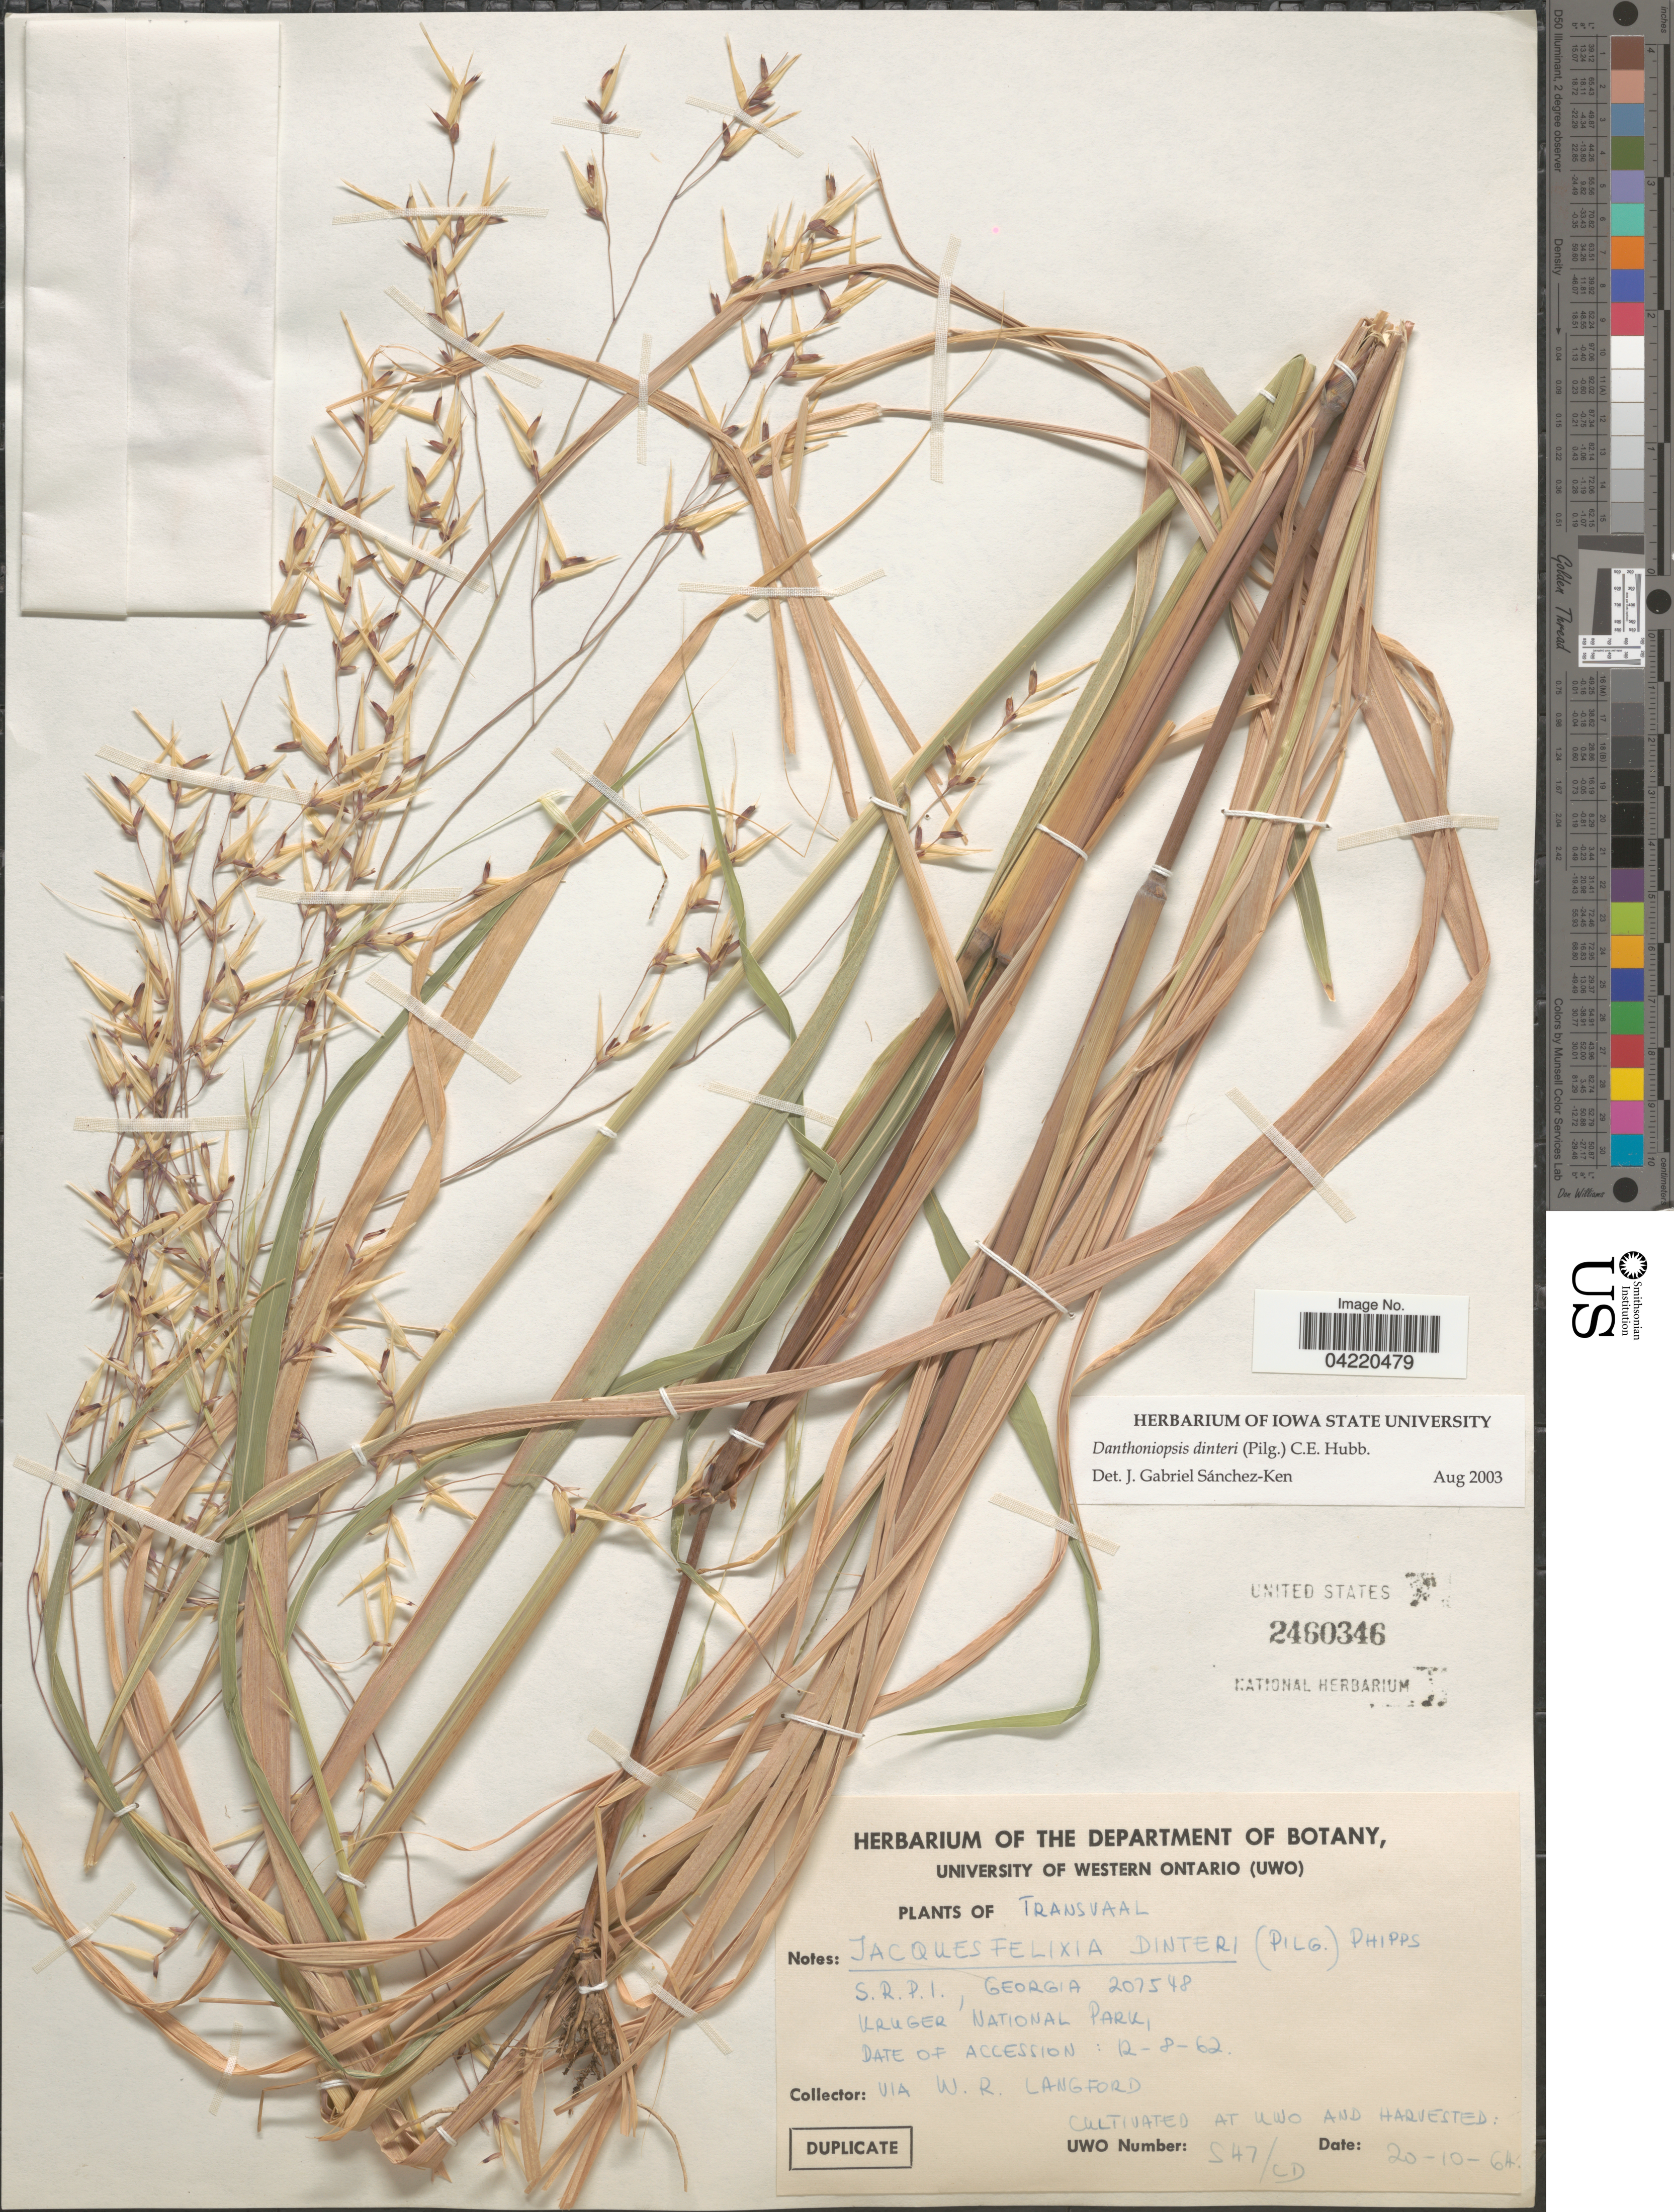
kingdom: Plantae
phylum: Tracheophyta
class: Liliopsida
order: Poales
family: Poaceae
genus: Danthoniopsis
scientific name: Danthoniopsis dinteri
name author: (Pilg.) C. E. Hubb.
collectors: W. Langford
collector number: S47/CD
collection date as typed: Transcribed d/m/y: 20/10/64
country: Canada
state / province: Ontario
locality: At UWO.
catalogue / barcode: US 2460346